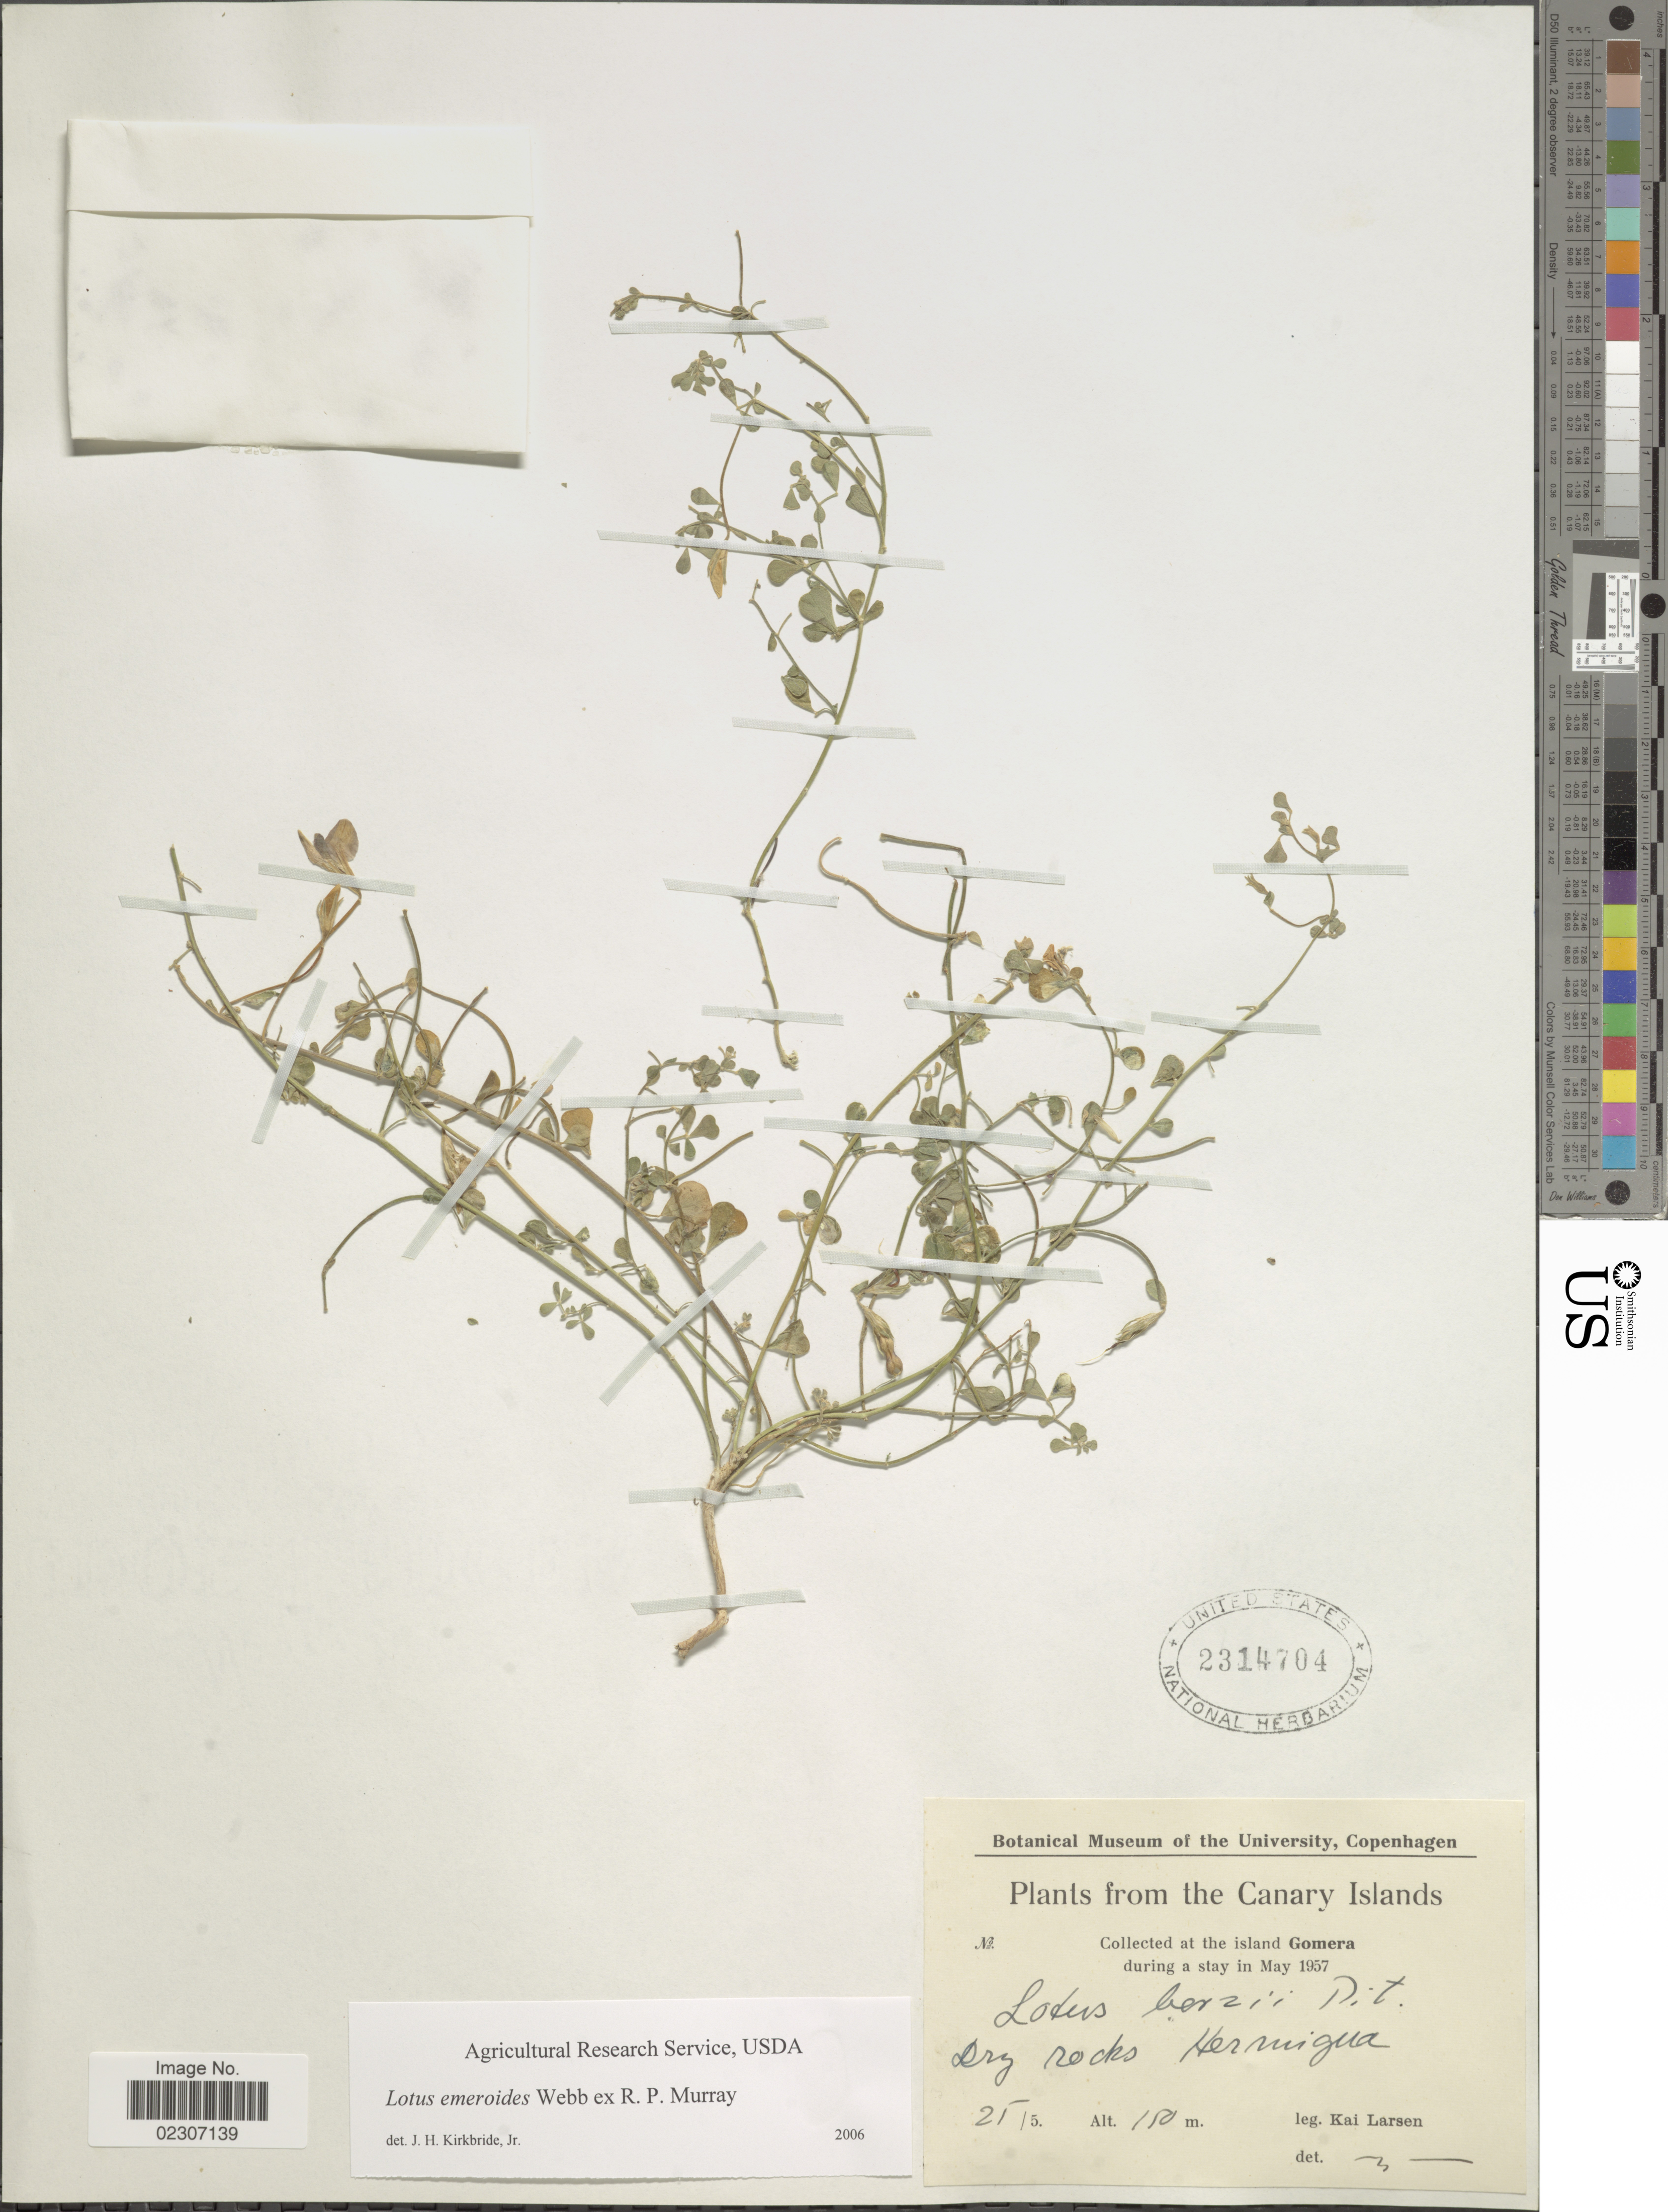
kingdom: Plantae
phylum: Tracheophyta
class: Magnoliopsida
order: Fabales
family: Fabaceae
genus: Lotus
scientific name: Lotus emeroides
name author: R.P. Murray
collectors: K. Larsen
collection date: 1957-05-25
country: Spain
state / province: Canarias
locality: Canary islands . Island Gomera. Hermigua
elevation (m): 150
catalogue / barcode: US 2314704